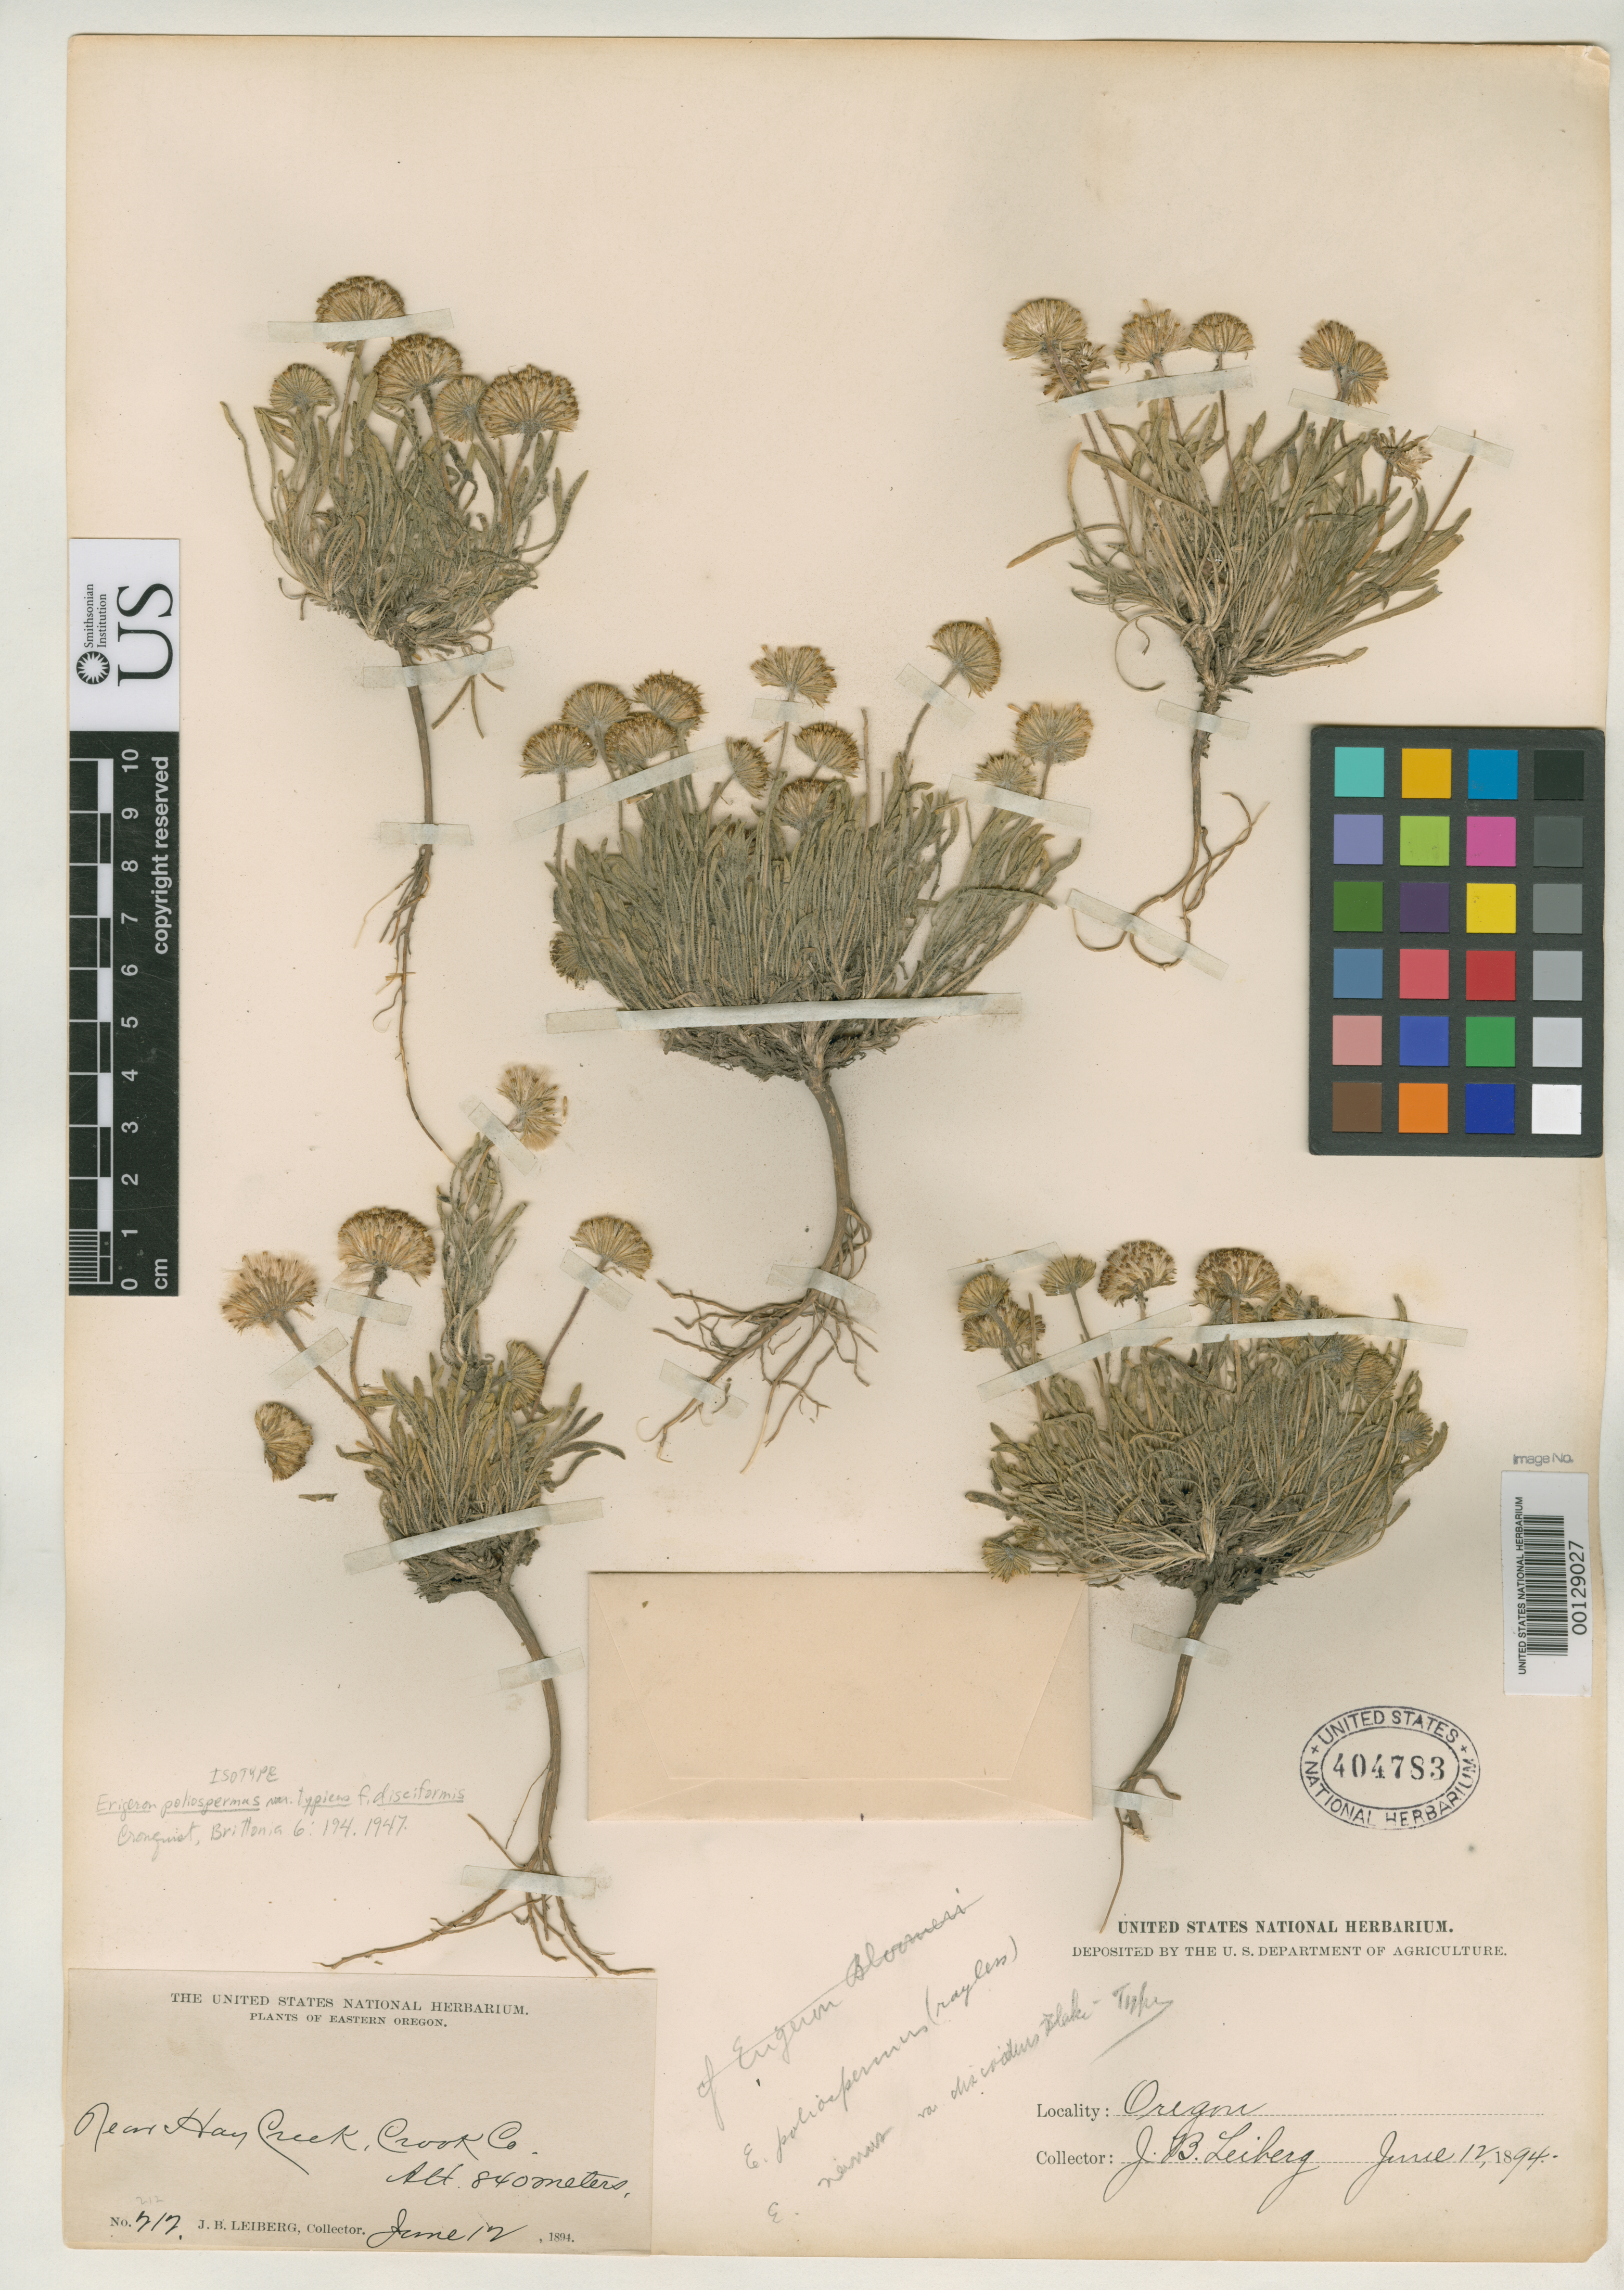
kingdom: Plantae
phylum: Tracheophyta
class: Magnoliopsida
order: Asterales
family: Asteraceae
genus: Erigeron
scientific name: Erigeron poliospermus f. disciformis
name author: Cronq.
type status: Isotype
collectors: J. Leiberg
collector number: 212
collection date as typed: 12 Jun 1894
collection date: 1894-06-12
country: United States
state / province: Oregon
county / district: Crook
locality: Near Hay Creek.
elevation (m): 840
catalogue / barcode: US 404783